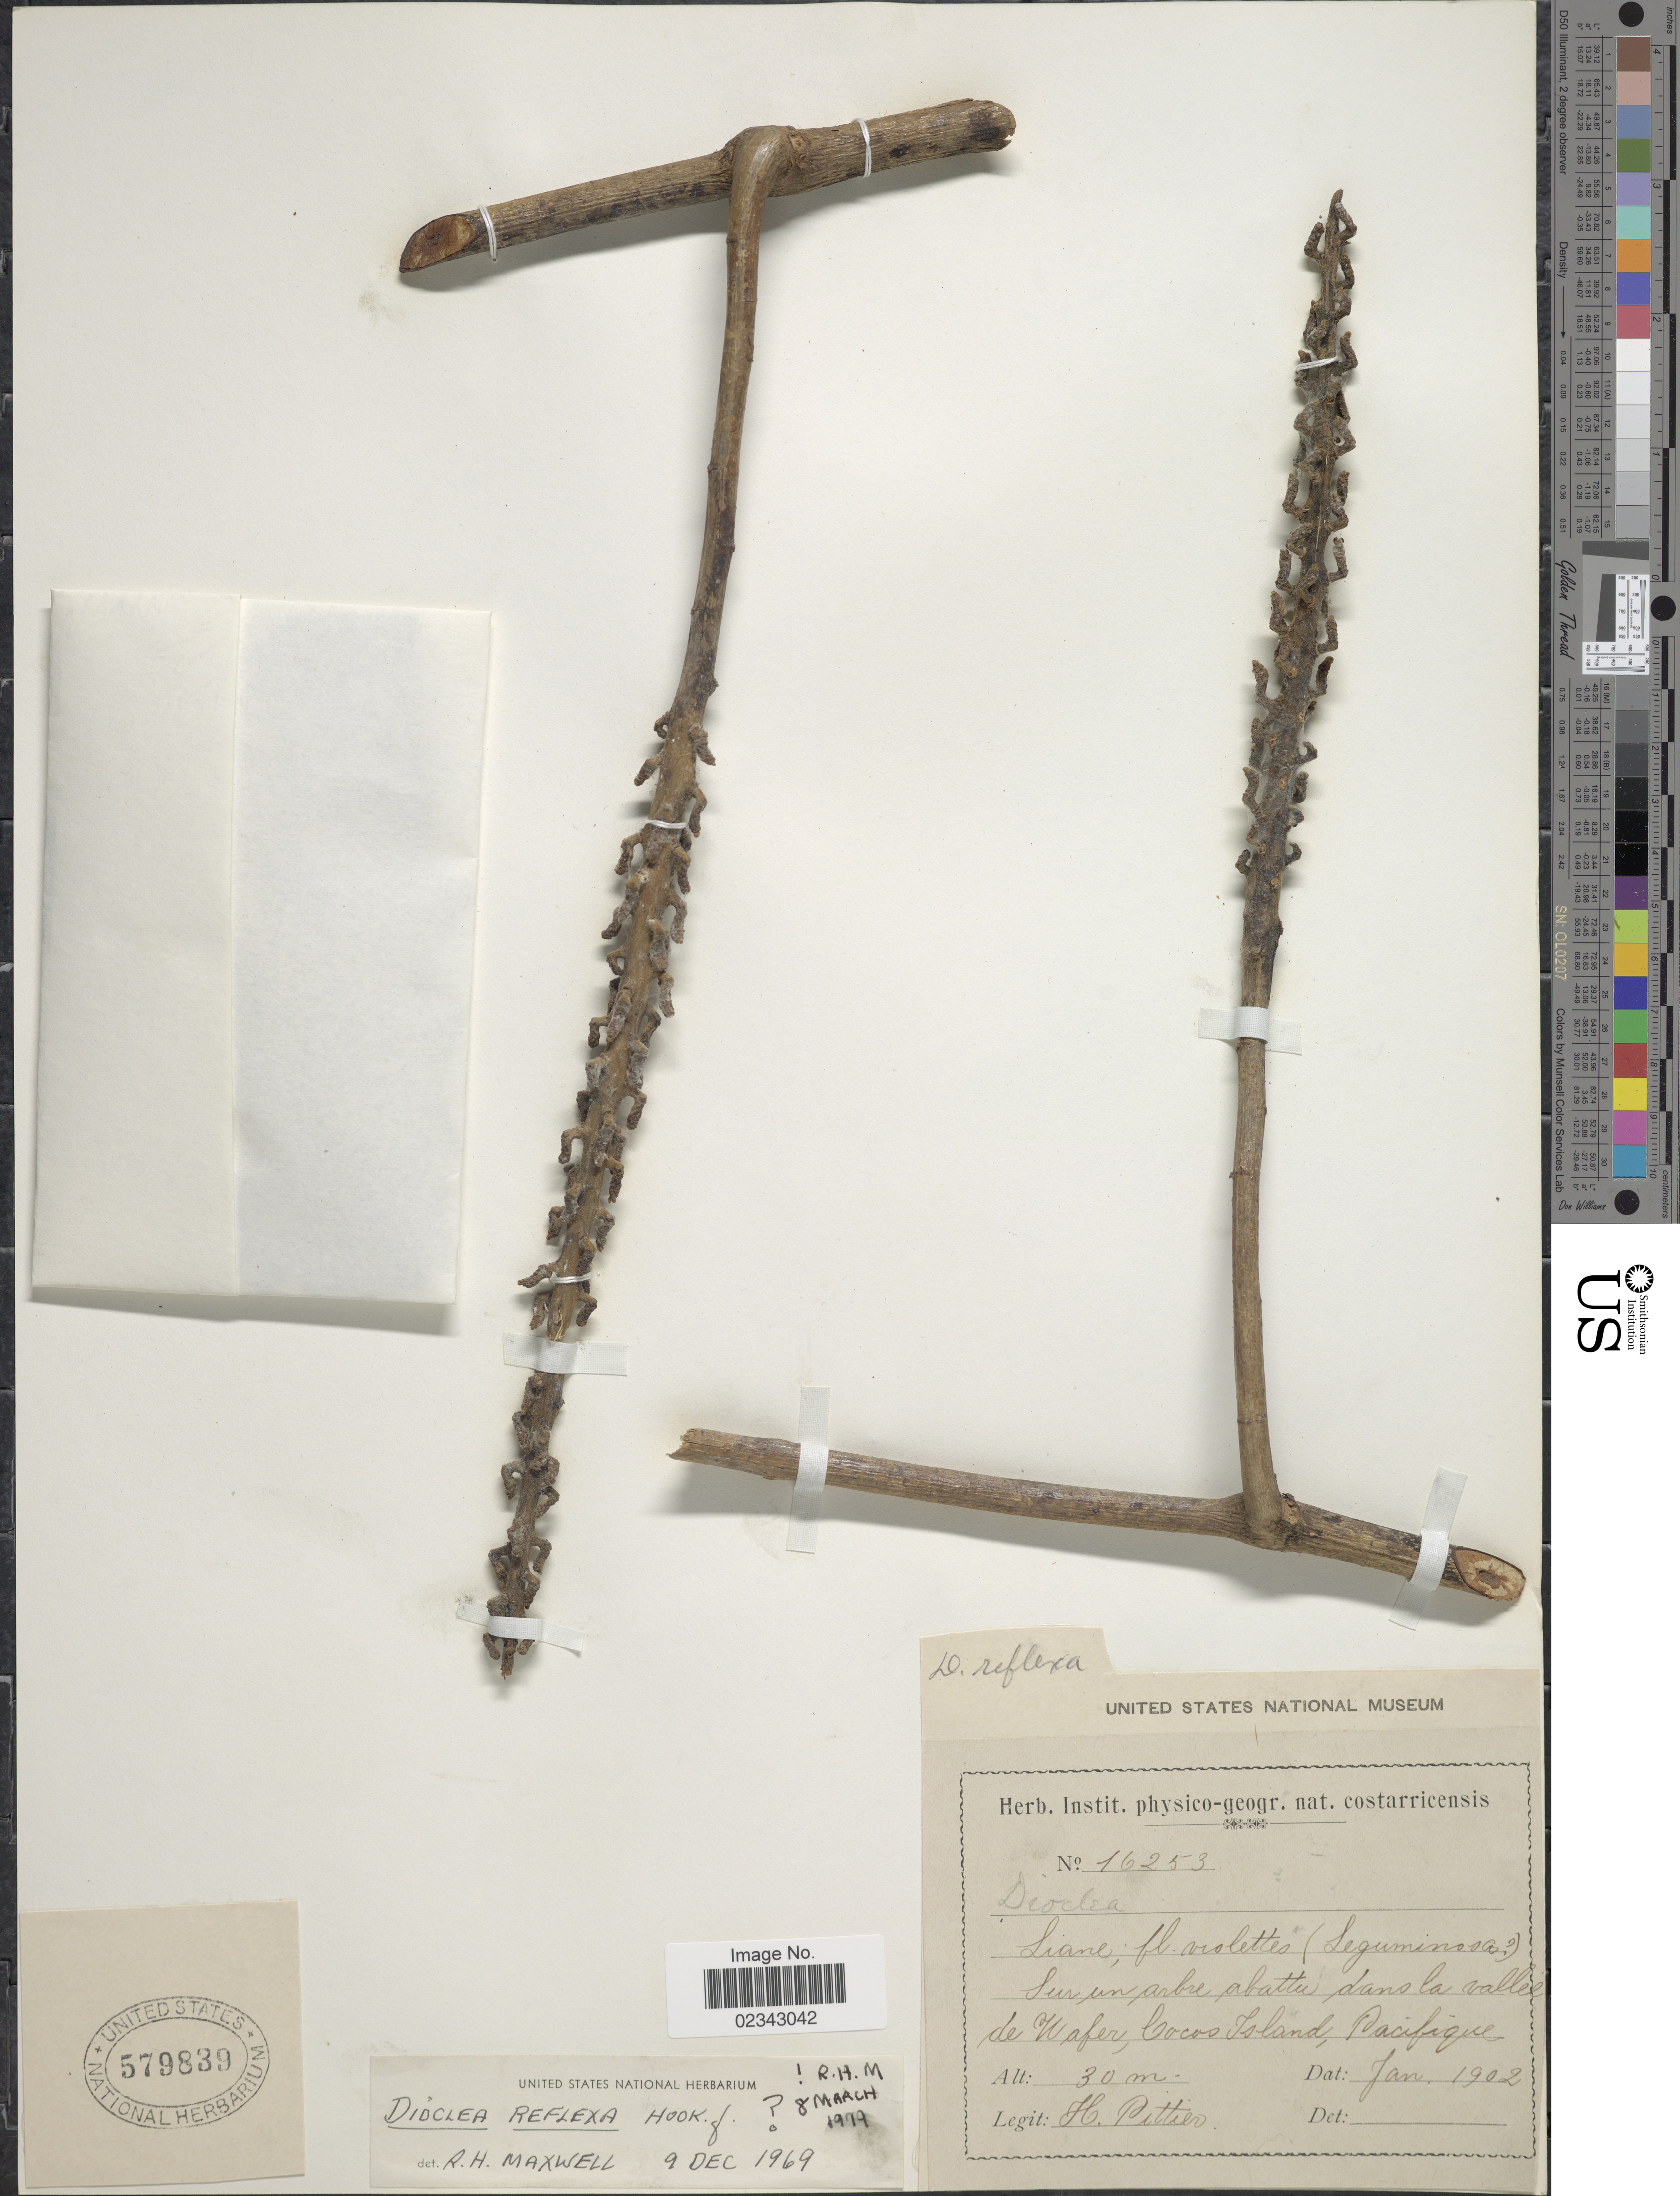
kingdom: Plantae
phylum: Tracheophyta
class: Magnoliopsida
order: Fabales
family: Fabaceae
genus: Dioclea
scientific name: Dioclea reflexa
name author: Hook. f.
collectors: H. F. Pittier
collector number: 16253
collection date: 1902-01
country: Costa Rica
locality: Sur un arbre abattu dans la vallee de Wafer, Cocos Island, Pacifique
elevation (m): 30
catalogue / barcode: US 579839